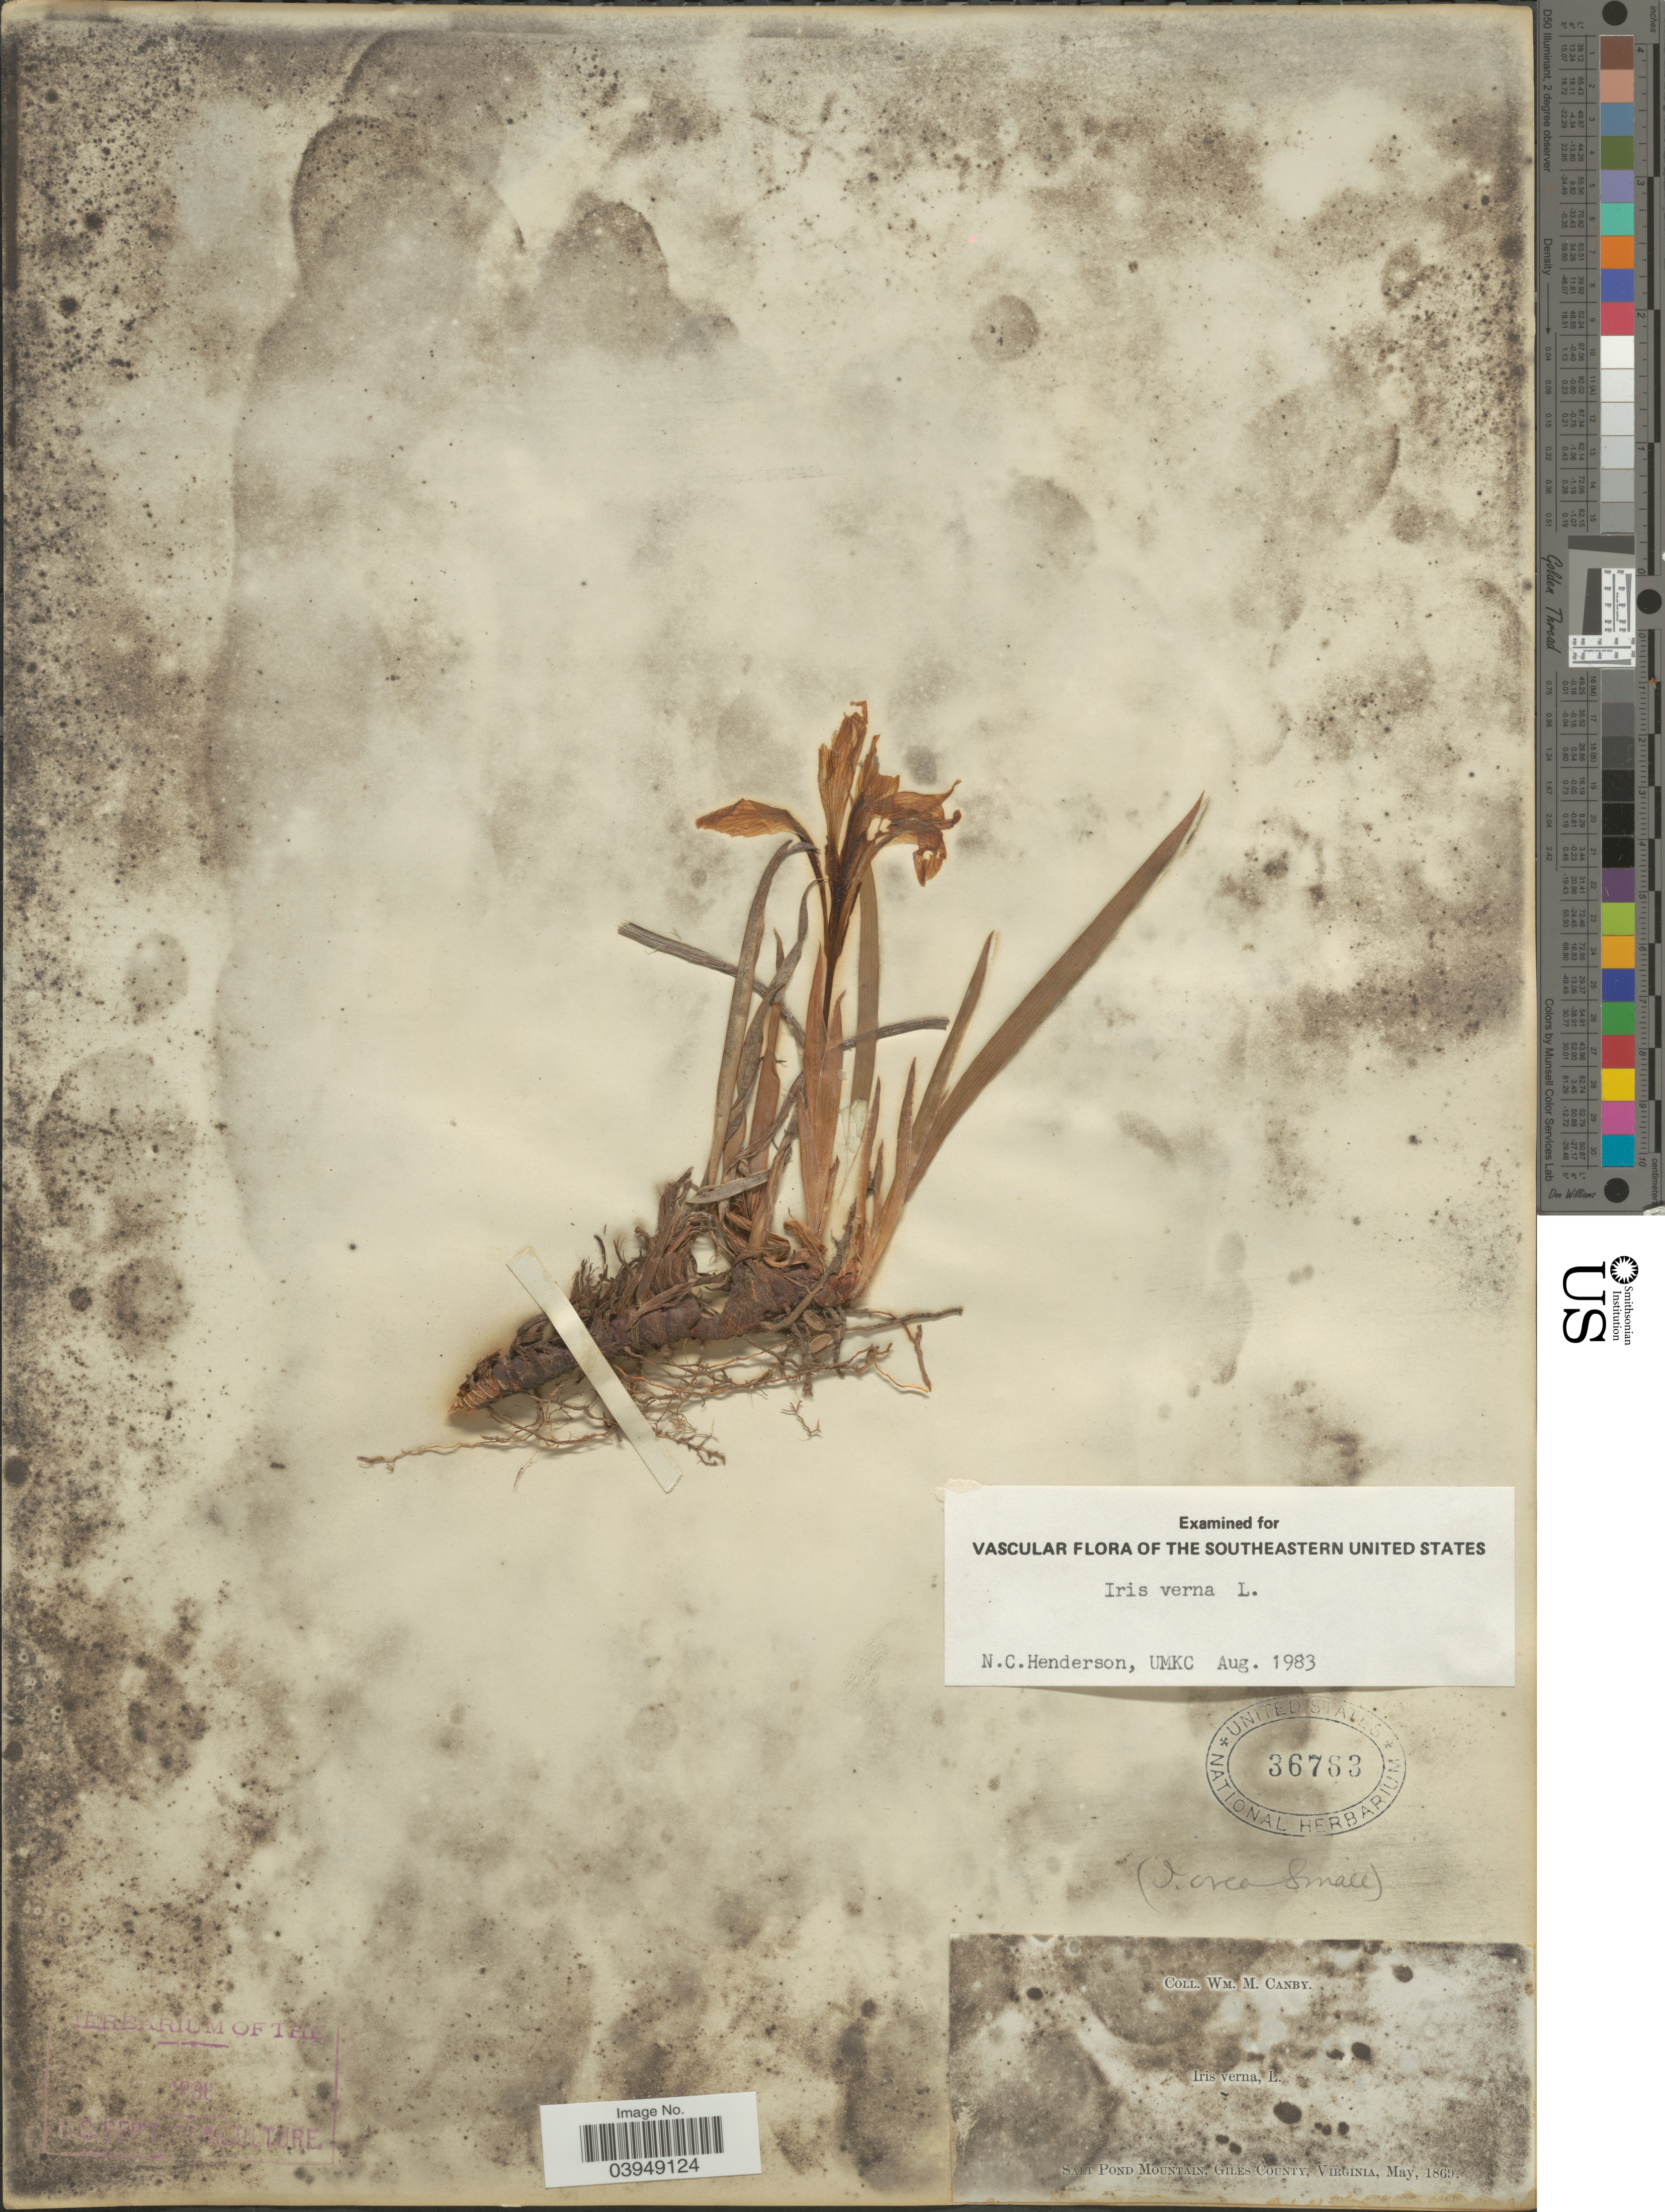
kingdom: Plantae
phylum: Tracheophyta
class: Liliopsida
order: Asparagales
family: Iridaceae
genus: Iris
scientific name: Iris verna var. smalliana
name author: Fernald ex M.E. Edwards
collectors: W. M. Canby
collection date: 1869-05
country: United States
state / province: Virginia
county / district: Giles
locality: Salt Pond Mountain, Giles County.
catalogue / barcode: US 36783